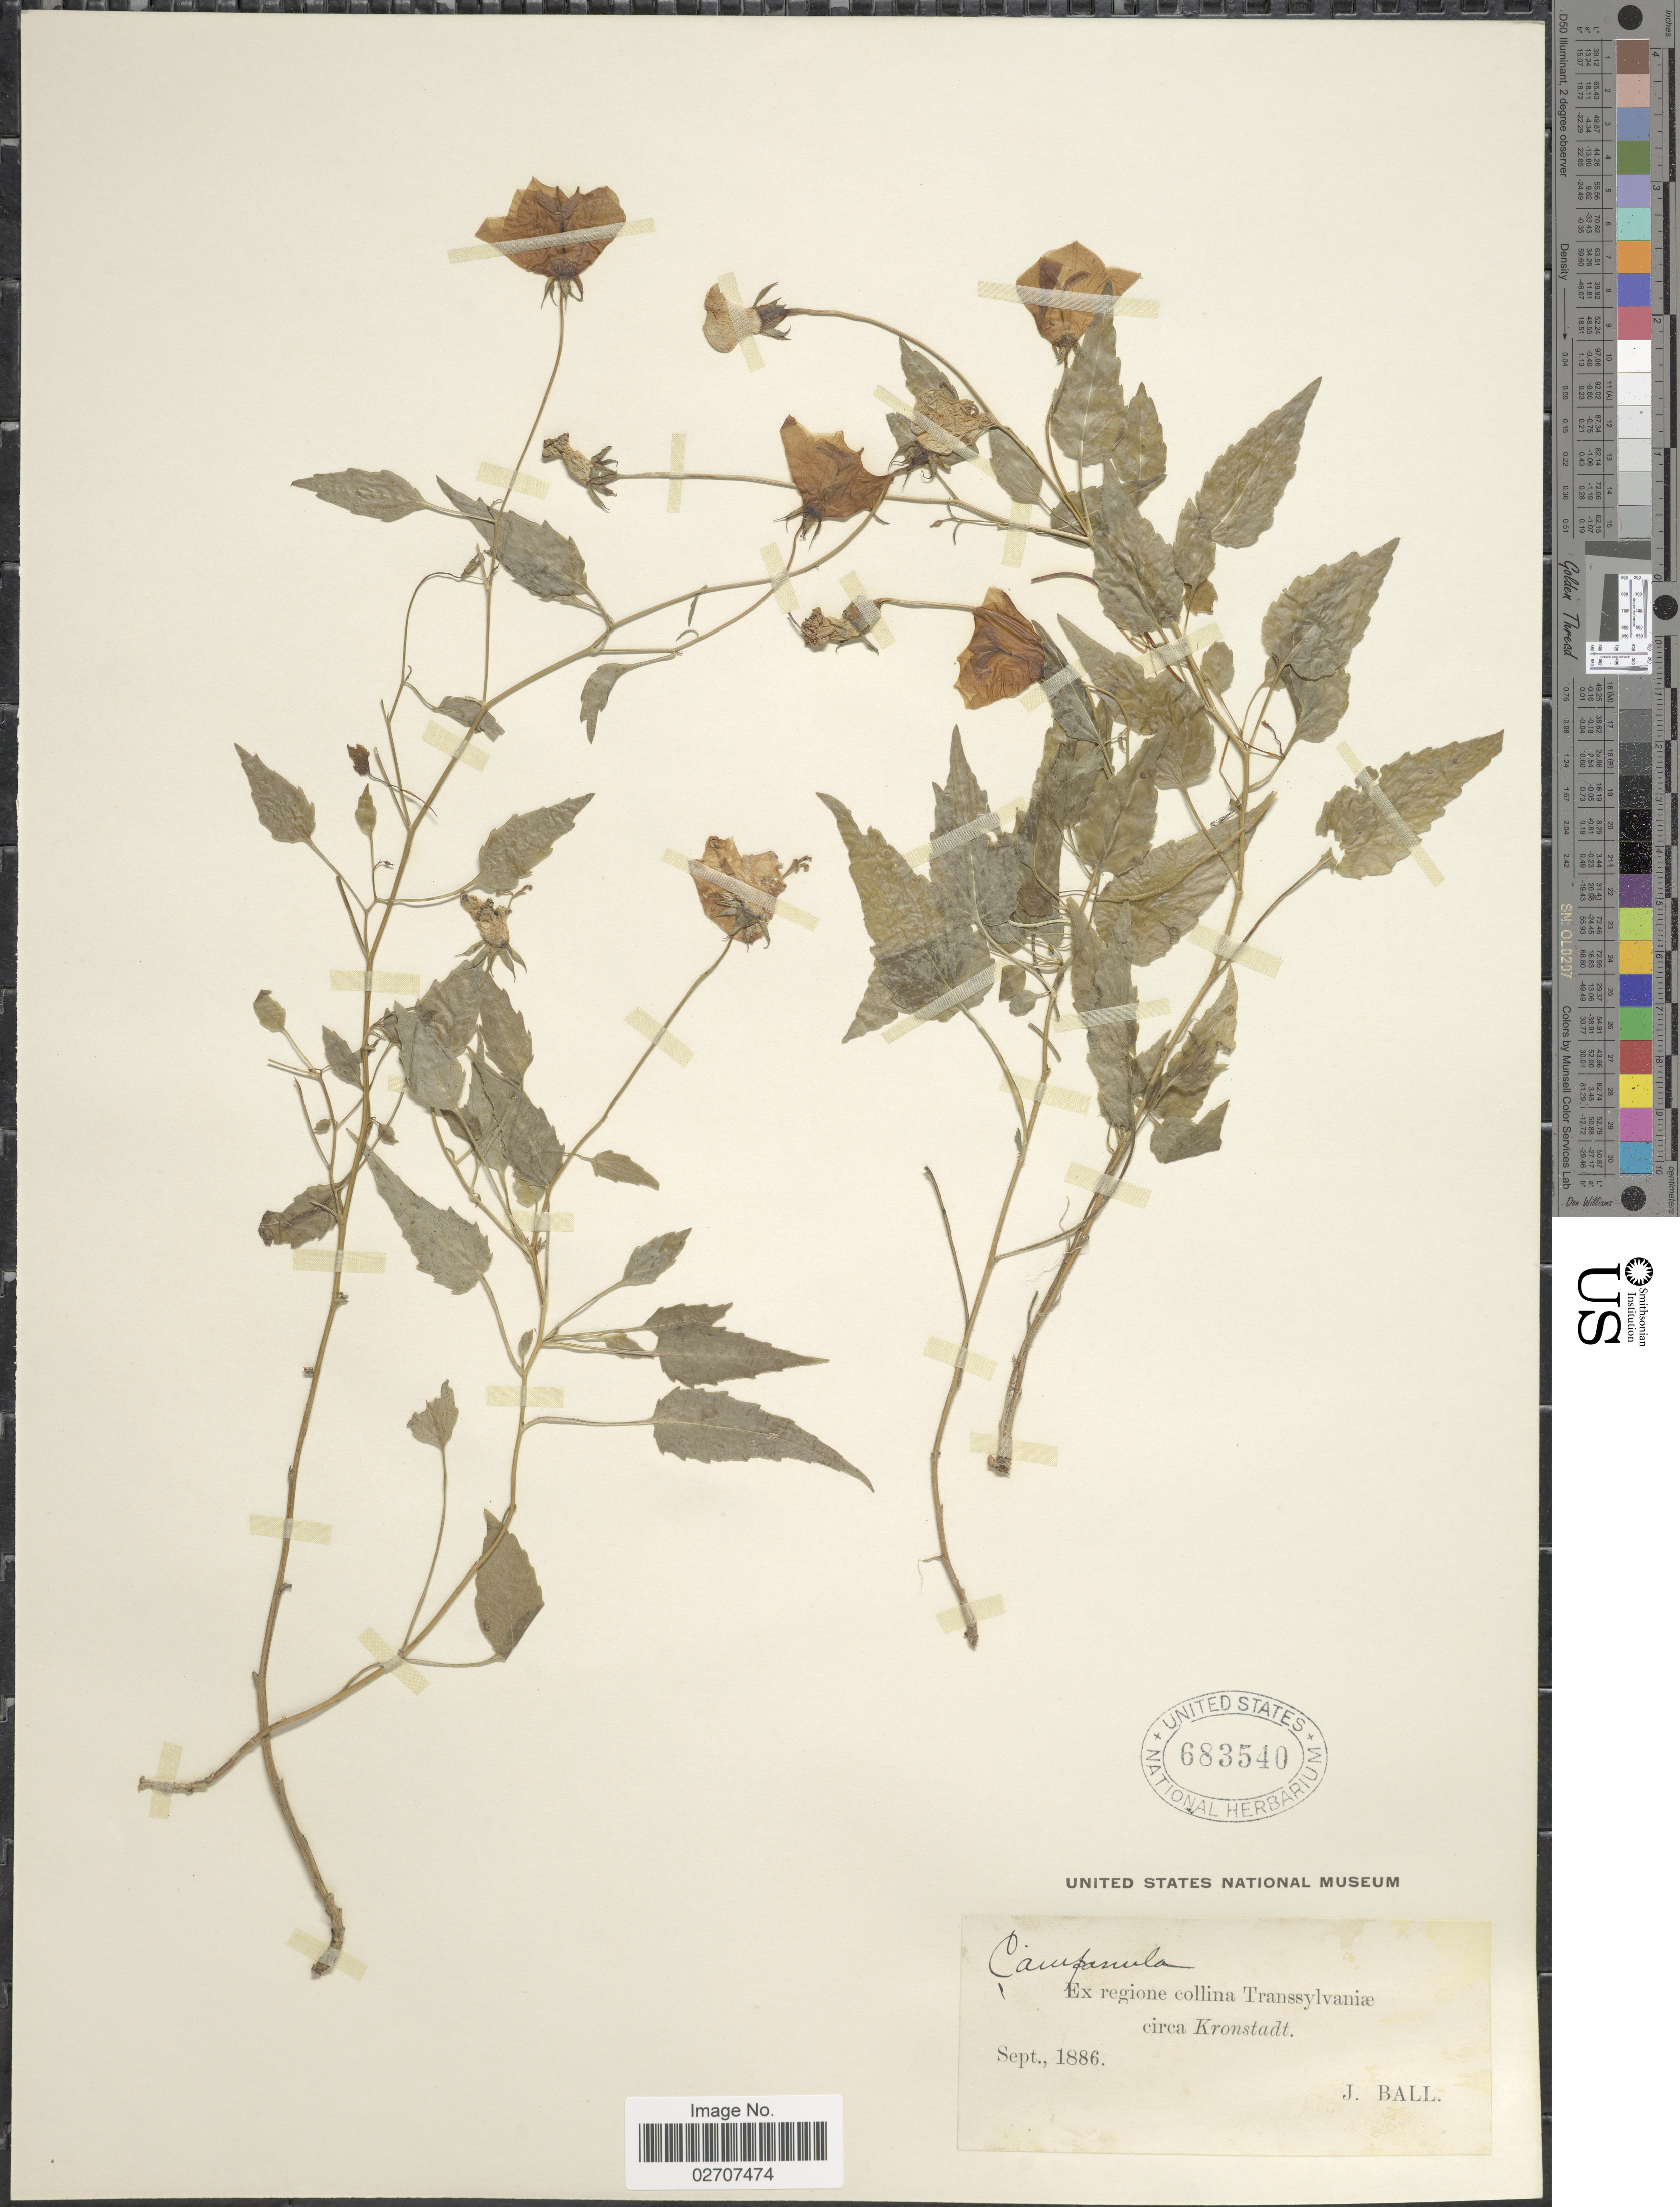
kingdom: Plantae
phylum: Tracheophyta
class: Magnoliopsida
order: Asterales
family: Campanulaceae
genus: Campanula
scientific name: Campanula carpatica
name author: Jacq.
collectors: J. Ball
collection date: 1886-09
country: Romania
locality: Ex regione collina Transsilvaniae circa Kronstadt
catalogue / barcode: US 683540